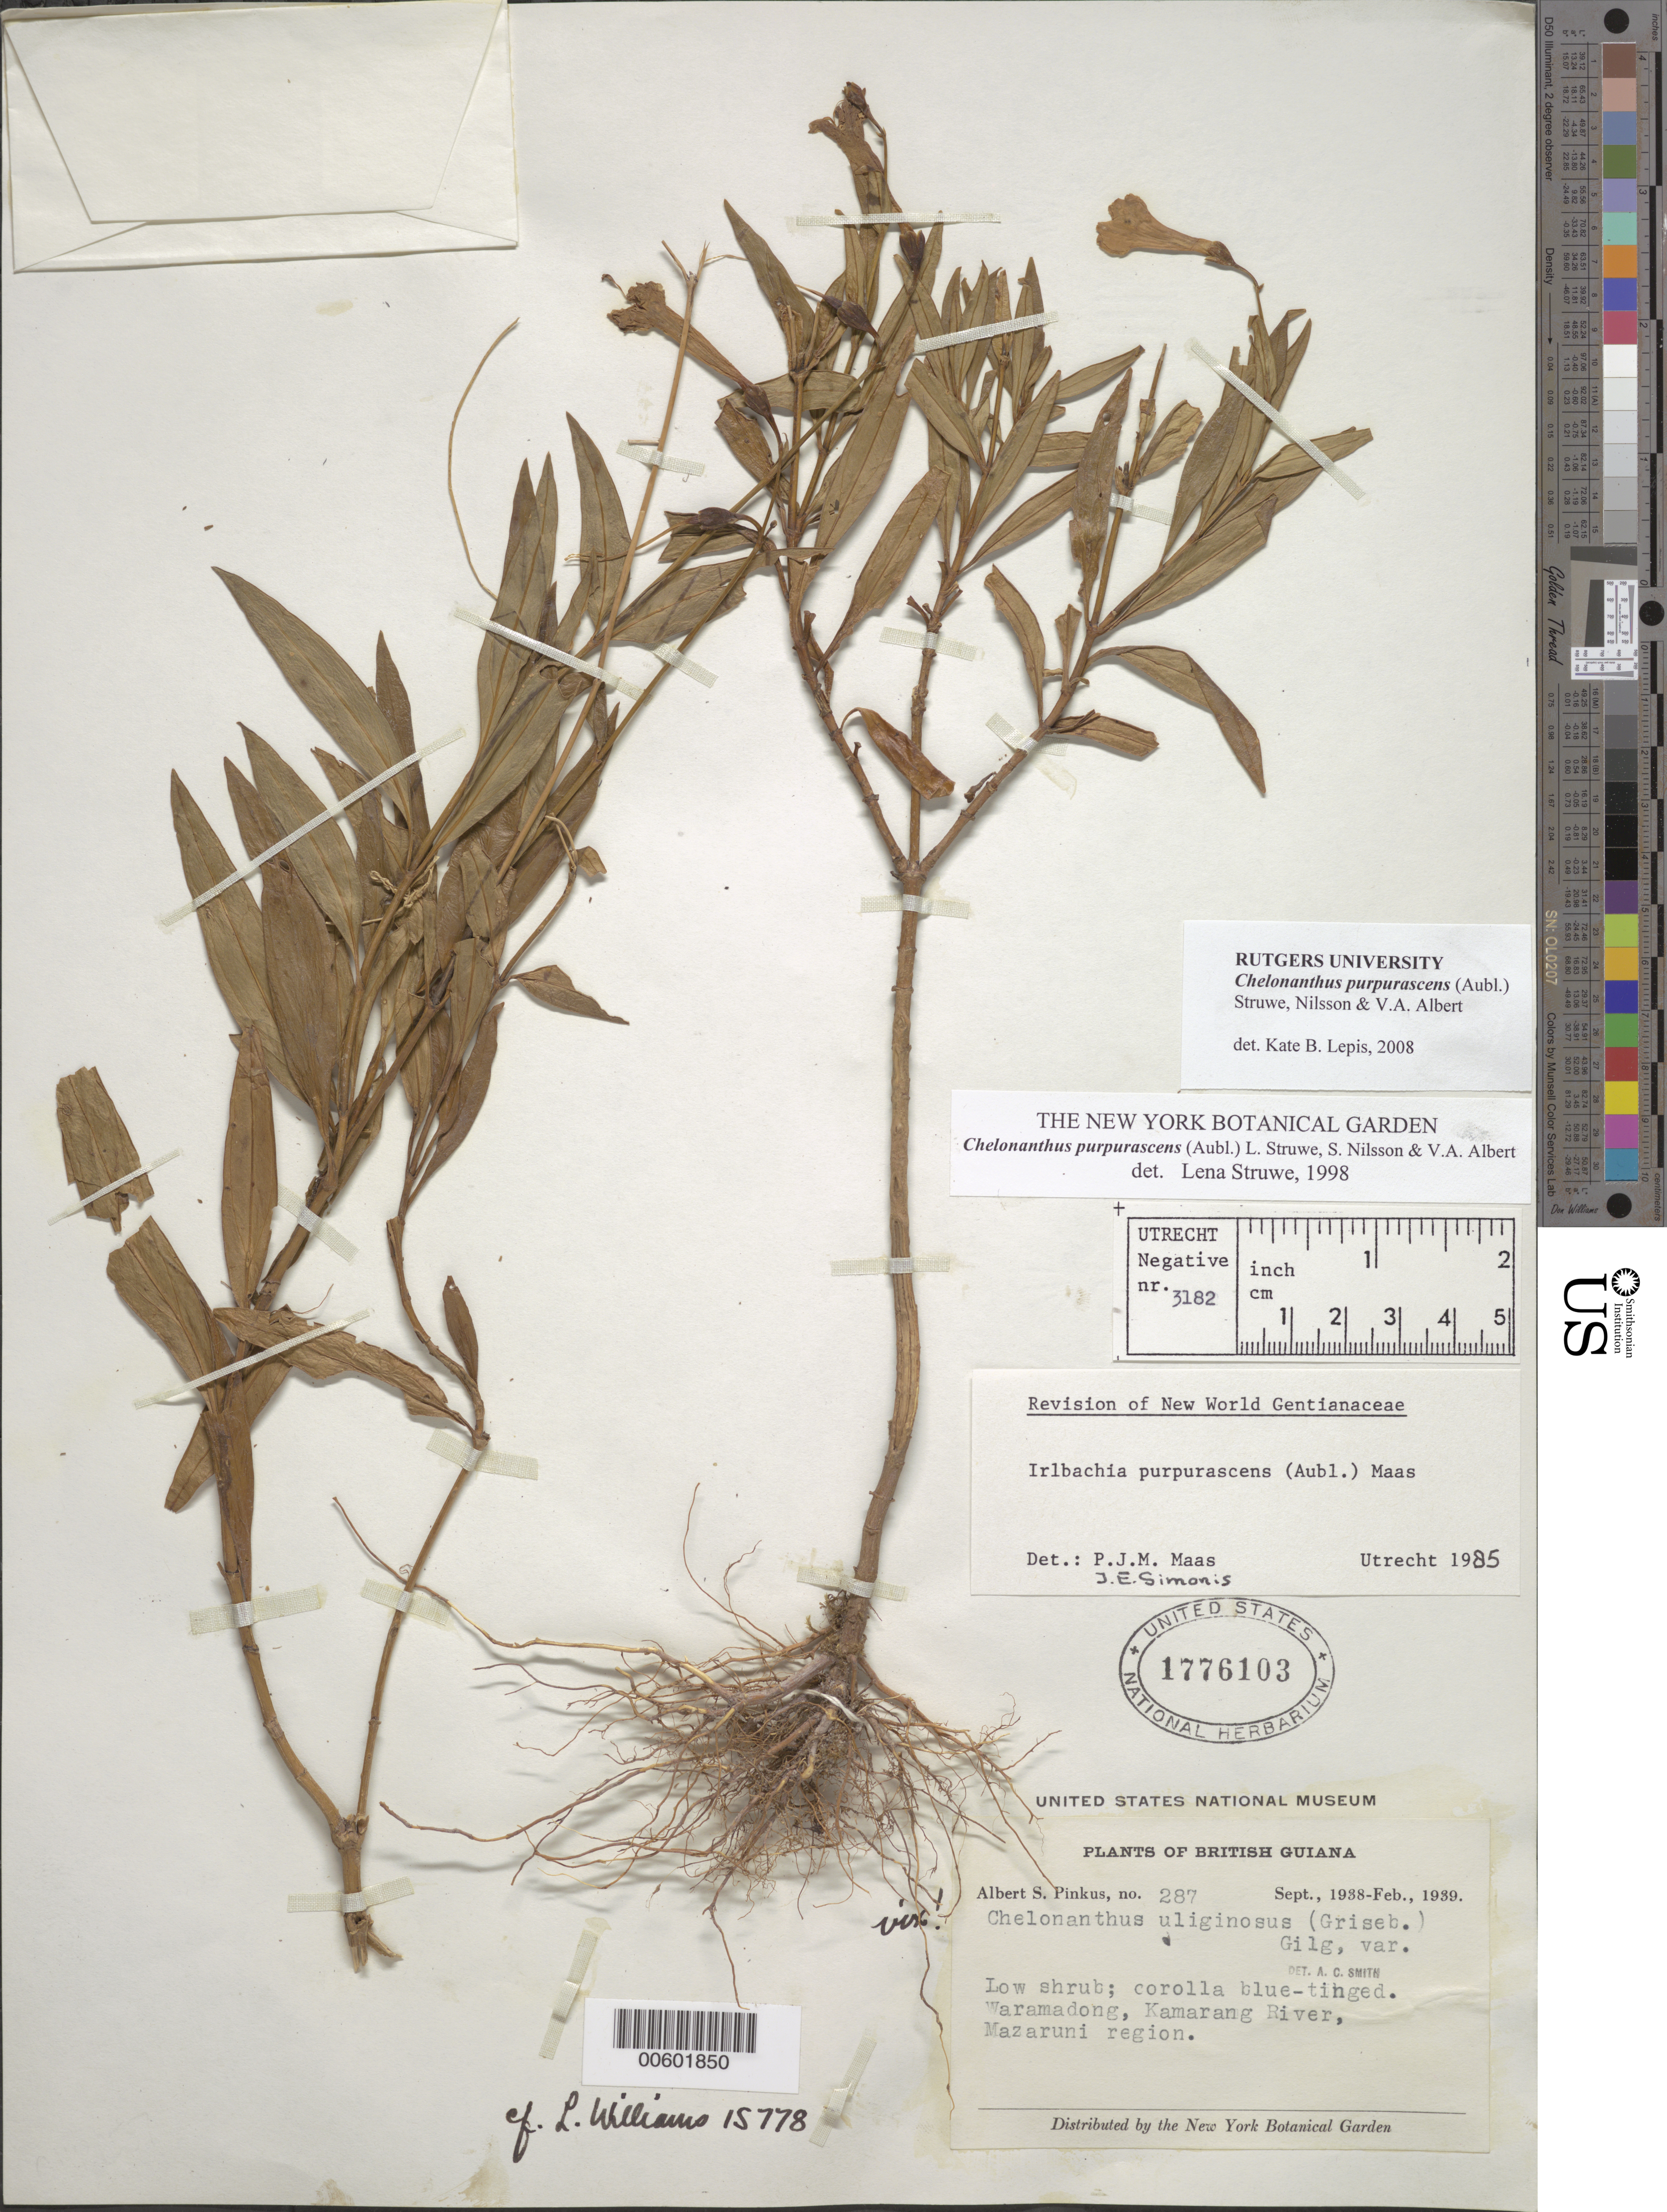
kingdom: Plantae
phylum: Tracheophyta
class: Magnoliopsida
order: Gentianales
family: Gentianaceae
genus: Chelonanthus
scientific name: Chelonanthus purpurascens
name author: (Aubl.) Struwe et al.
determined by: Struwe, L.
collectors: A. Pinkus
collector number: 287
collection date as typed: Feb-39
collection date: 1939-02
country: Guyana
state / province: Cuyuni-Mazaruni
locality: Waramadong, Kamarang R., upper Mazaruni District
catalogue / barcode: US 1776103